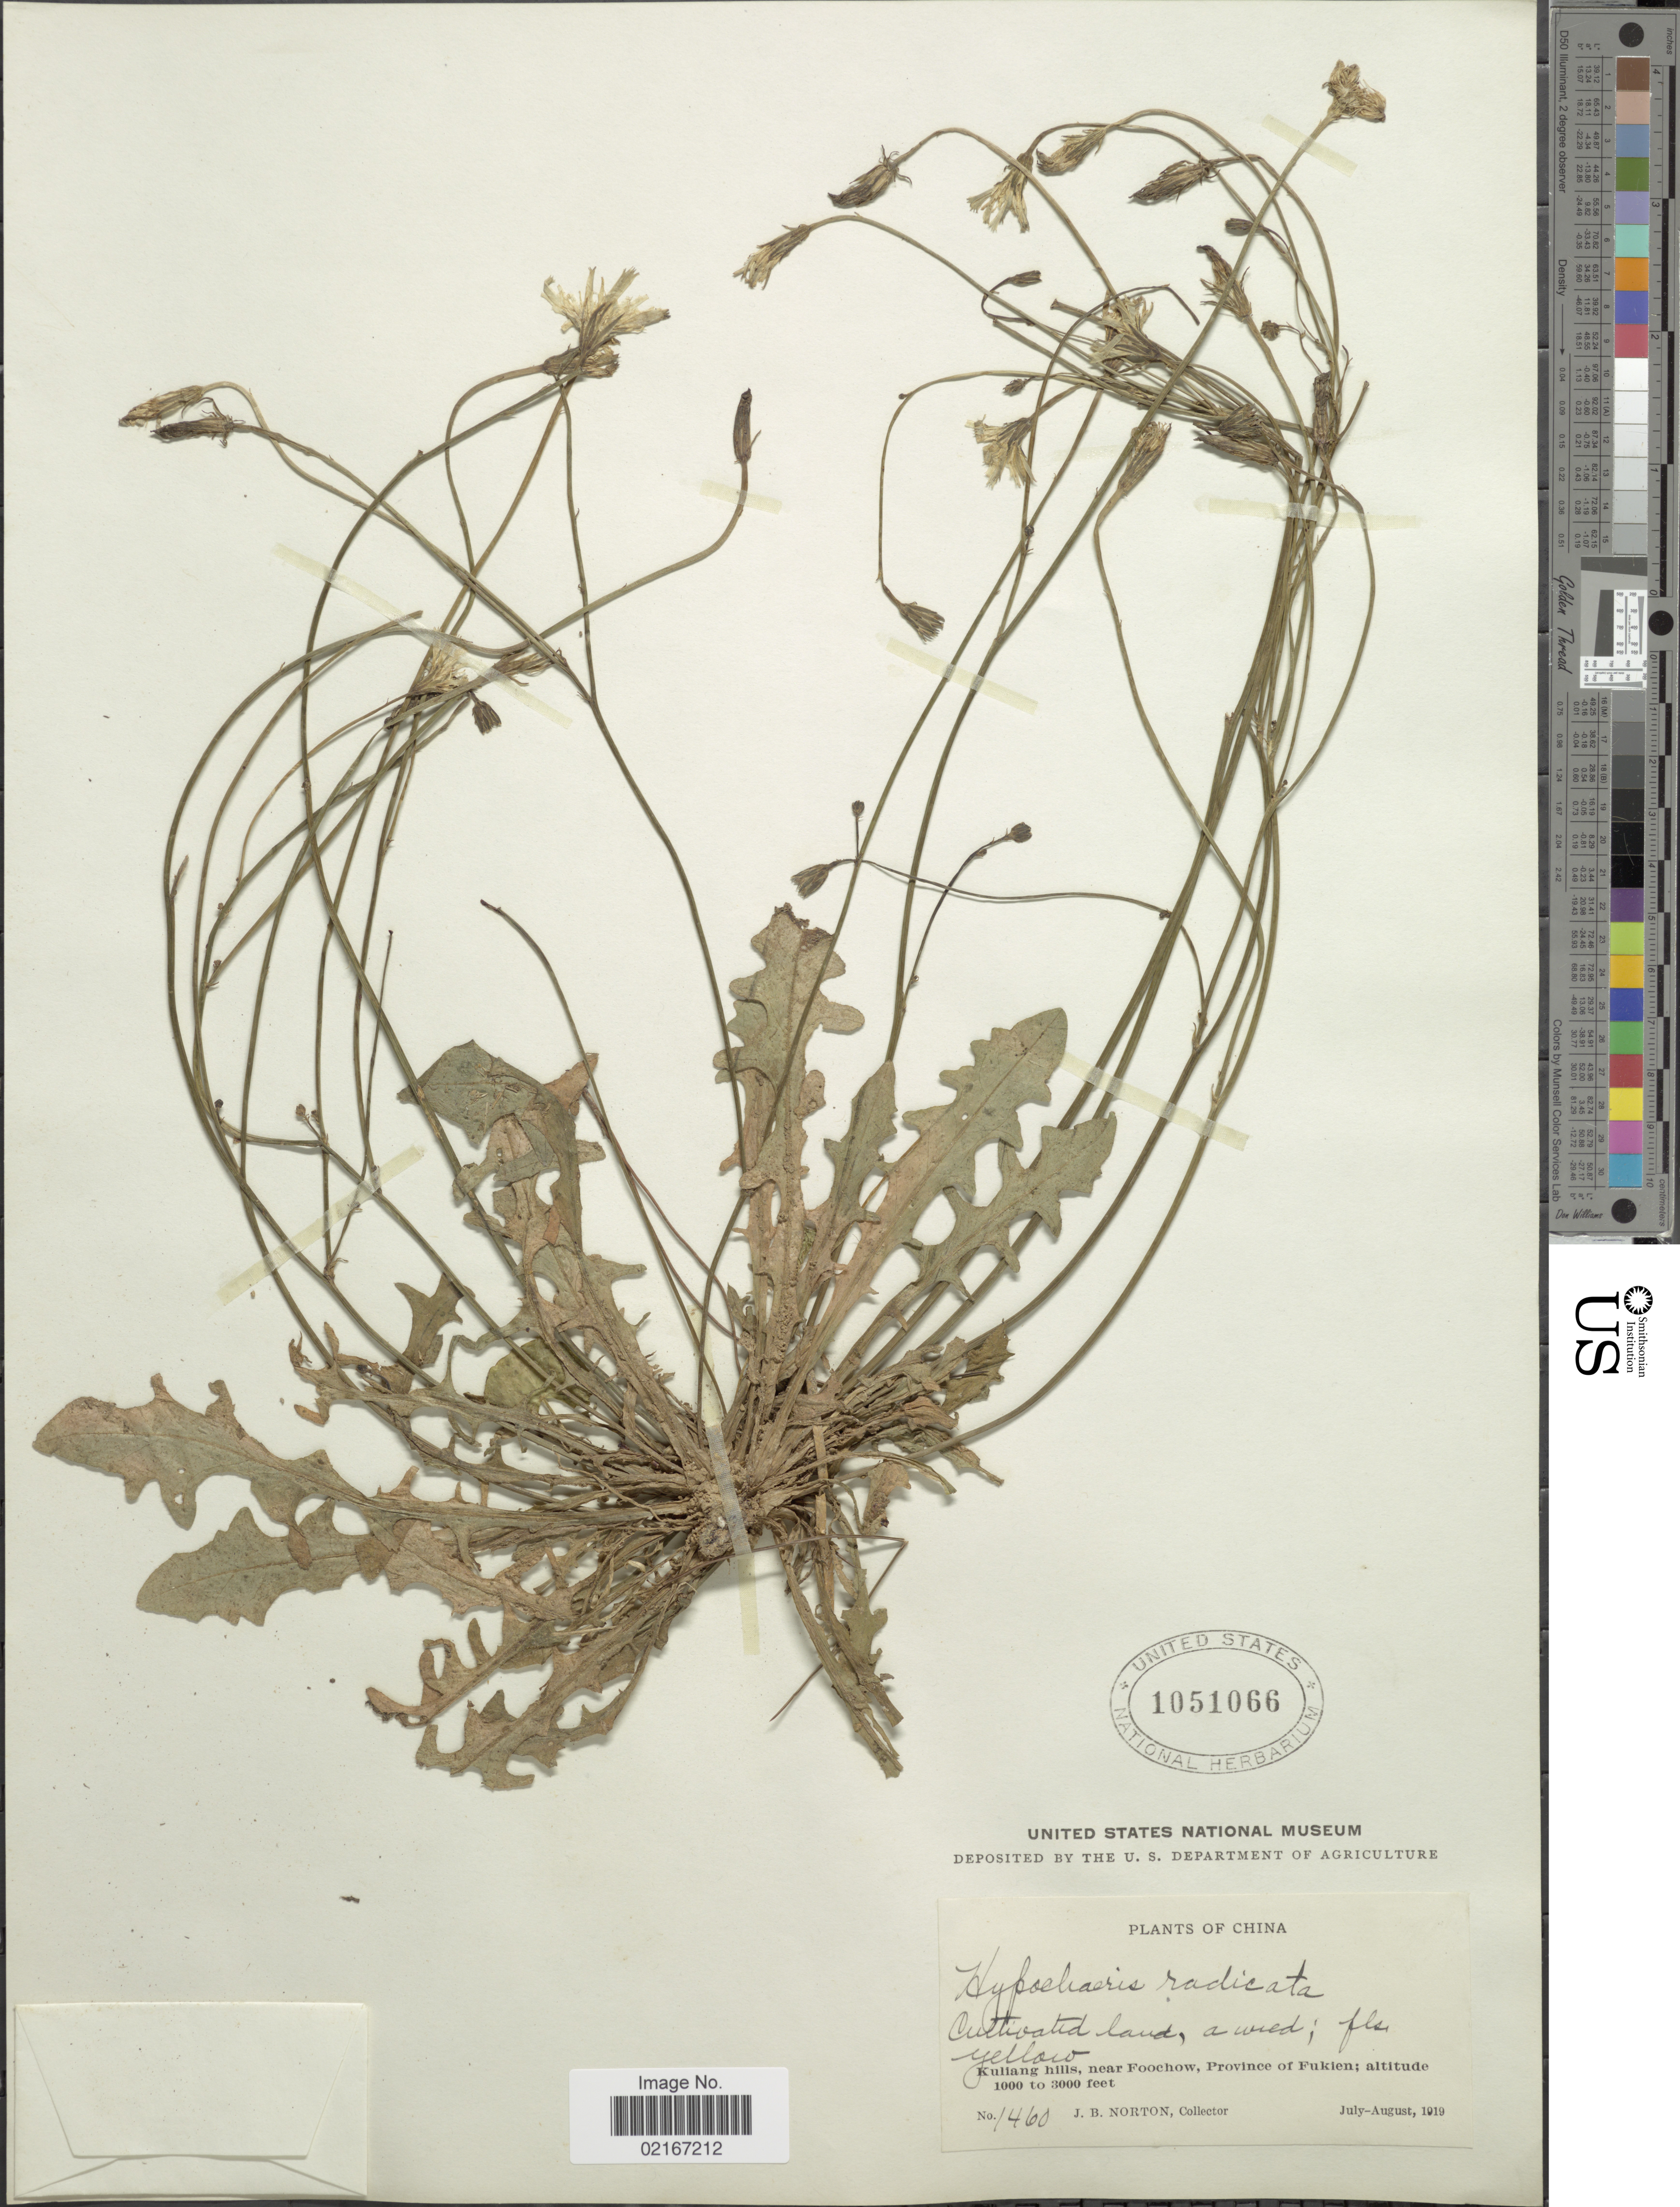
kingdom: Plantae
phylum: Tracheophyta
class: Magnoliopsida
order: Asterales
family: Asteraceae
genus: Hypochaeris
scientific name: Hypochaeris radicata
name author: L.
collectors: J. B. Norton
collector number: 1460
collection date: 1919-07/1919-08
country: China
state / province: Fujian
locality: Kuliang Hills, near Foochow, Province of Fukien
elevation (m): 305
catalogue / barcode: US 1051066